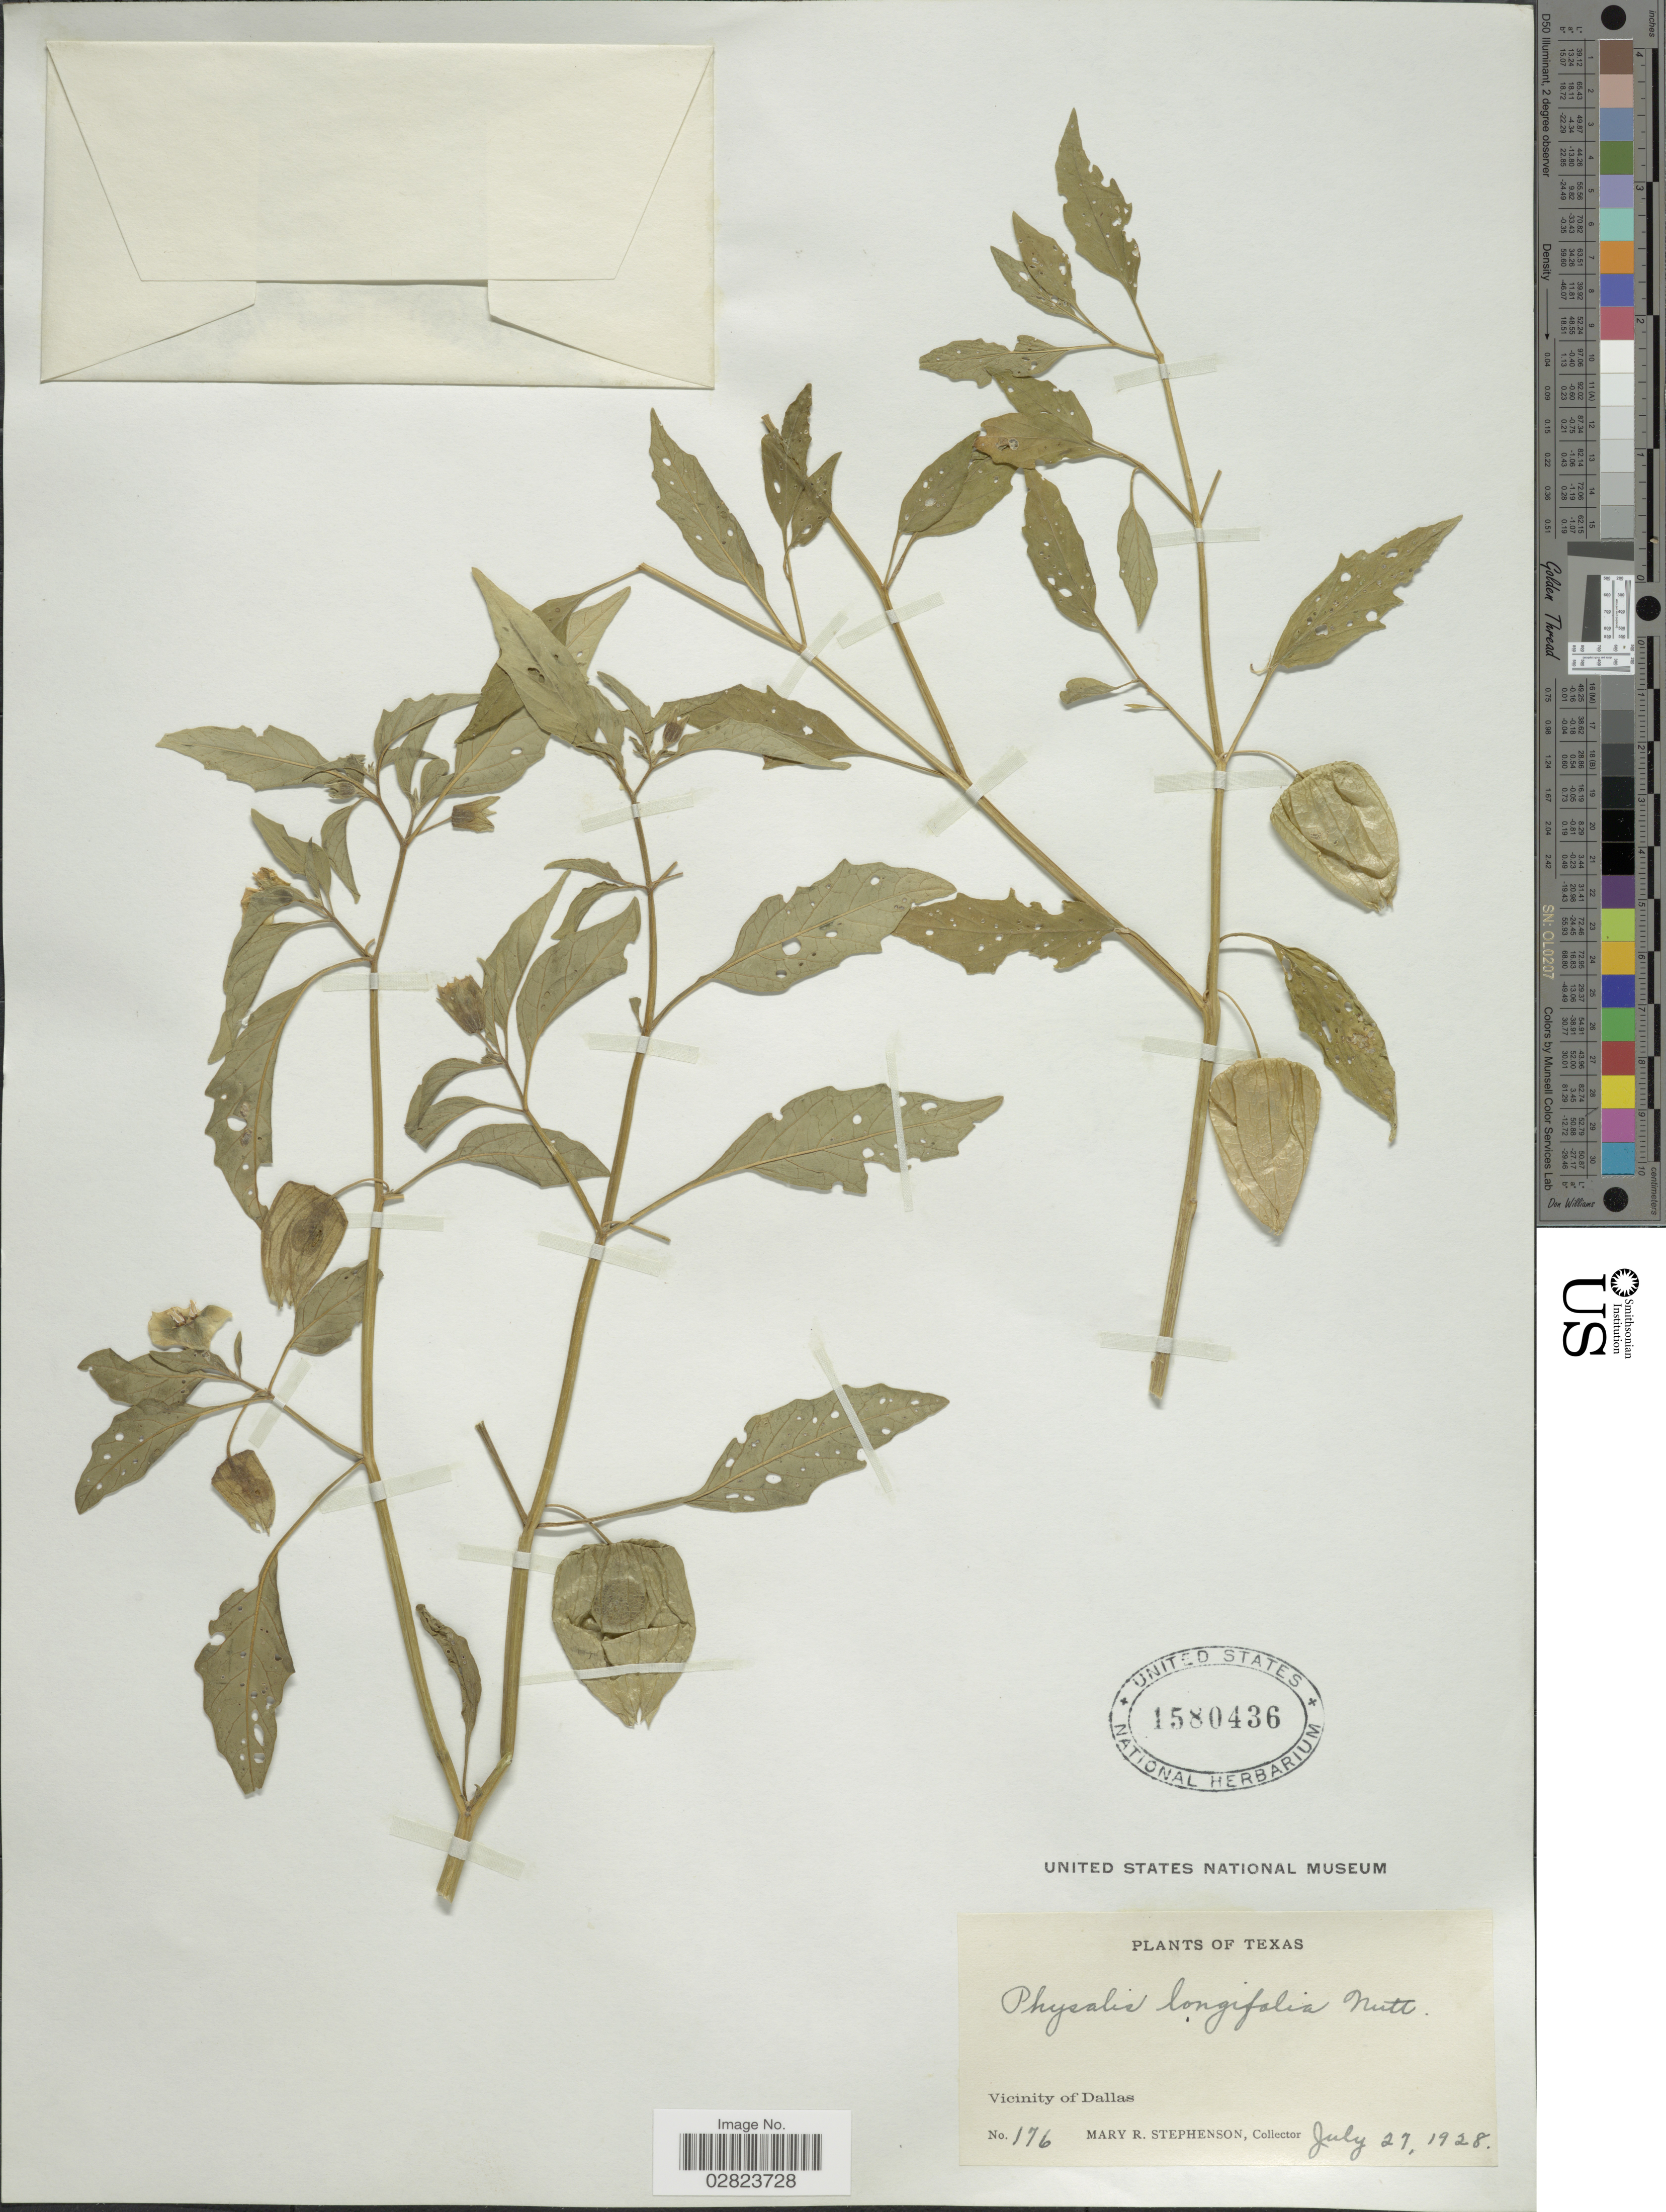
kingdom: Plantae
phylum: Tracheophyta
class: Magnoliopsida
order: Solanales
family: Solanaceae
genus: Physalis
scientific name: Physalis longifolia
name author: Nutt.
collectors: M. Stephenson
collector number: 176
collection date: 1928-07-27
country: United States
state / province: Texas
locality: Vicinity of Dallas.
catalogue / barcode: US 1580436